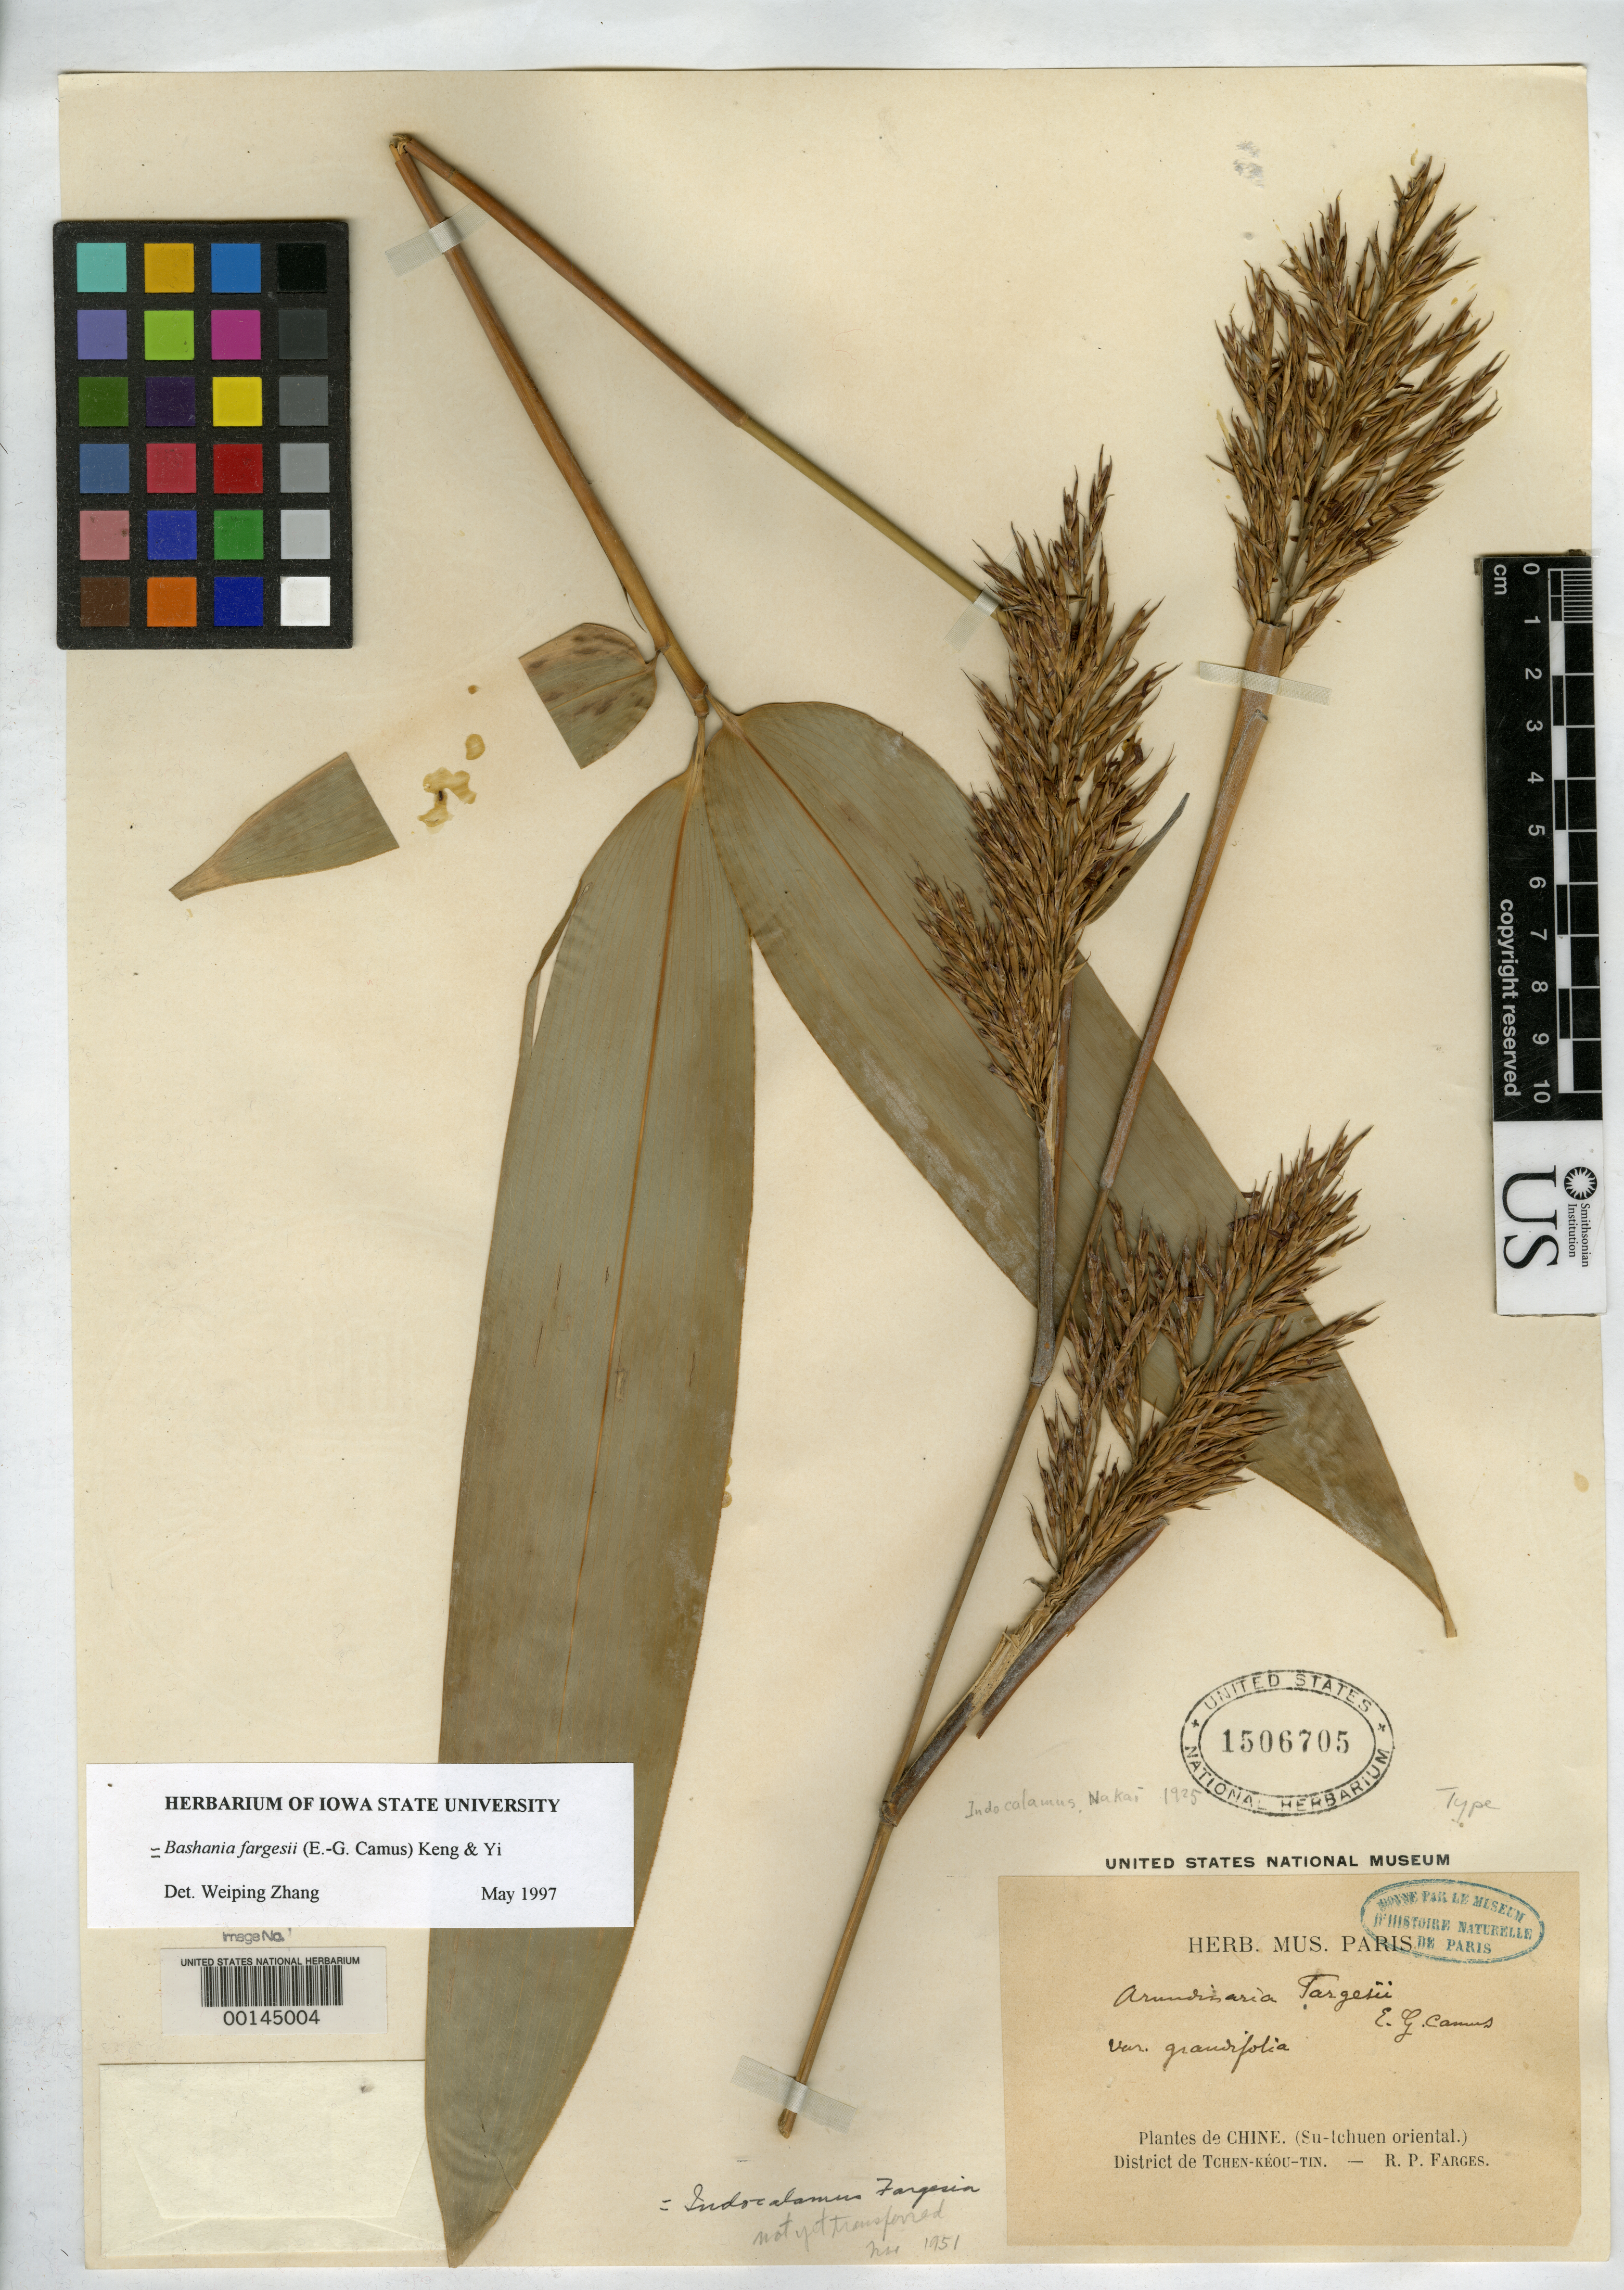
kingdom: Plantae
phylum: Tracheophyta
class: Liliopsida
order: Poales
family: Poaceae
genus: Arundinaria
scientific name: Arundinaria fargesii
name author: E.G. Camus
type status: Isotype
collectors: P. G. Farges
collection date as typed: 04 May 1892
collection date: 1892-05-04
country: China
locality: Su-tchuen Oriental, Tchen-keou-tin district.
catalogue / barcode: US 1506705